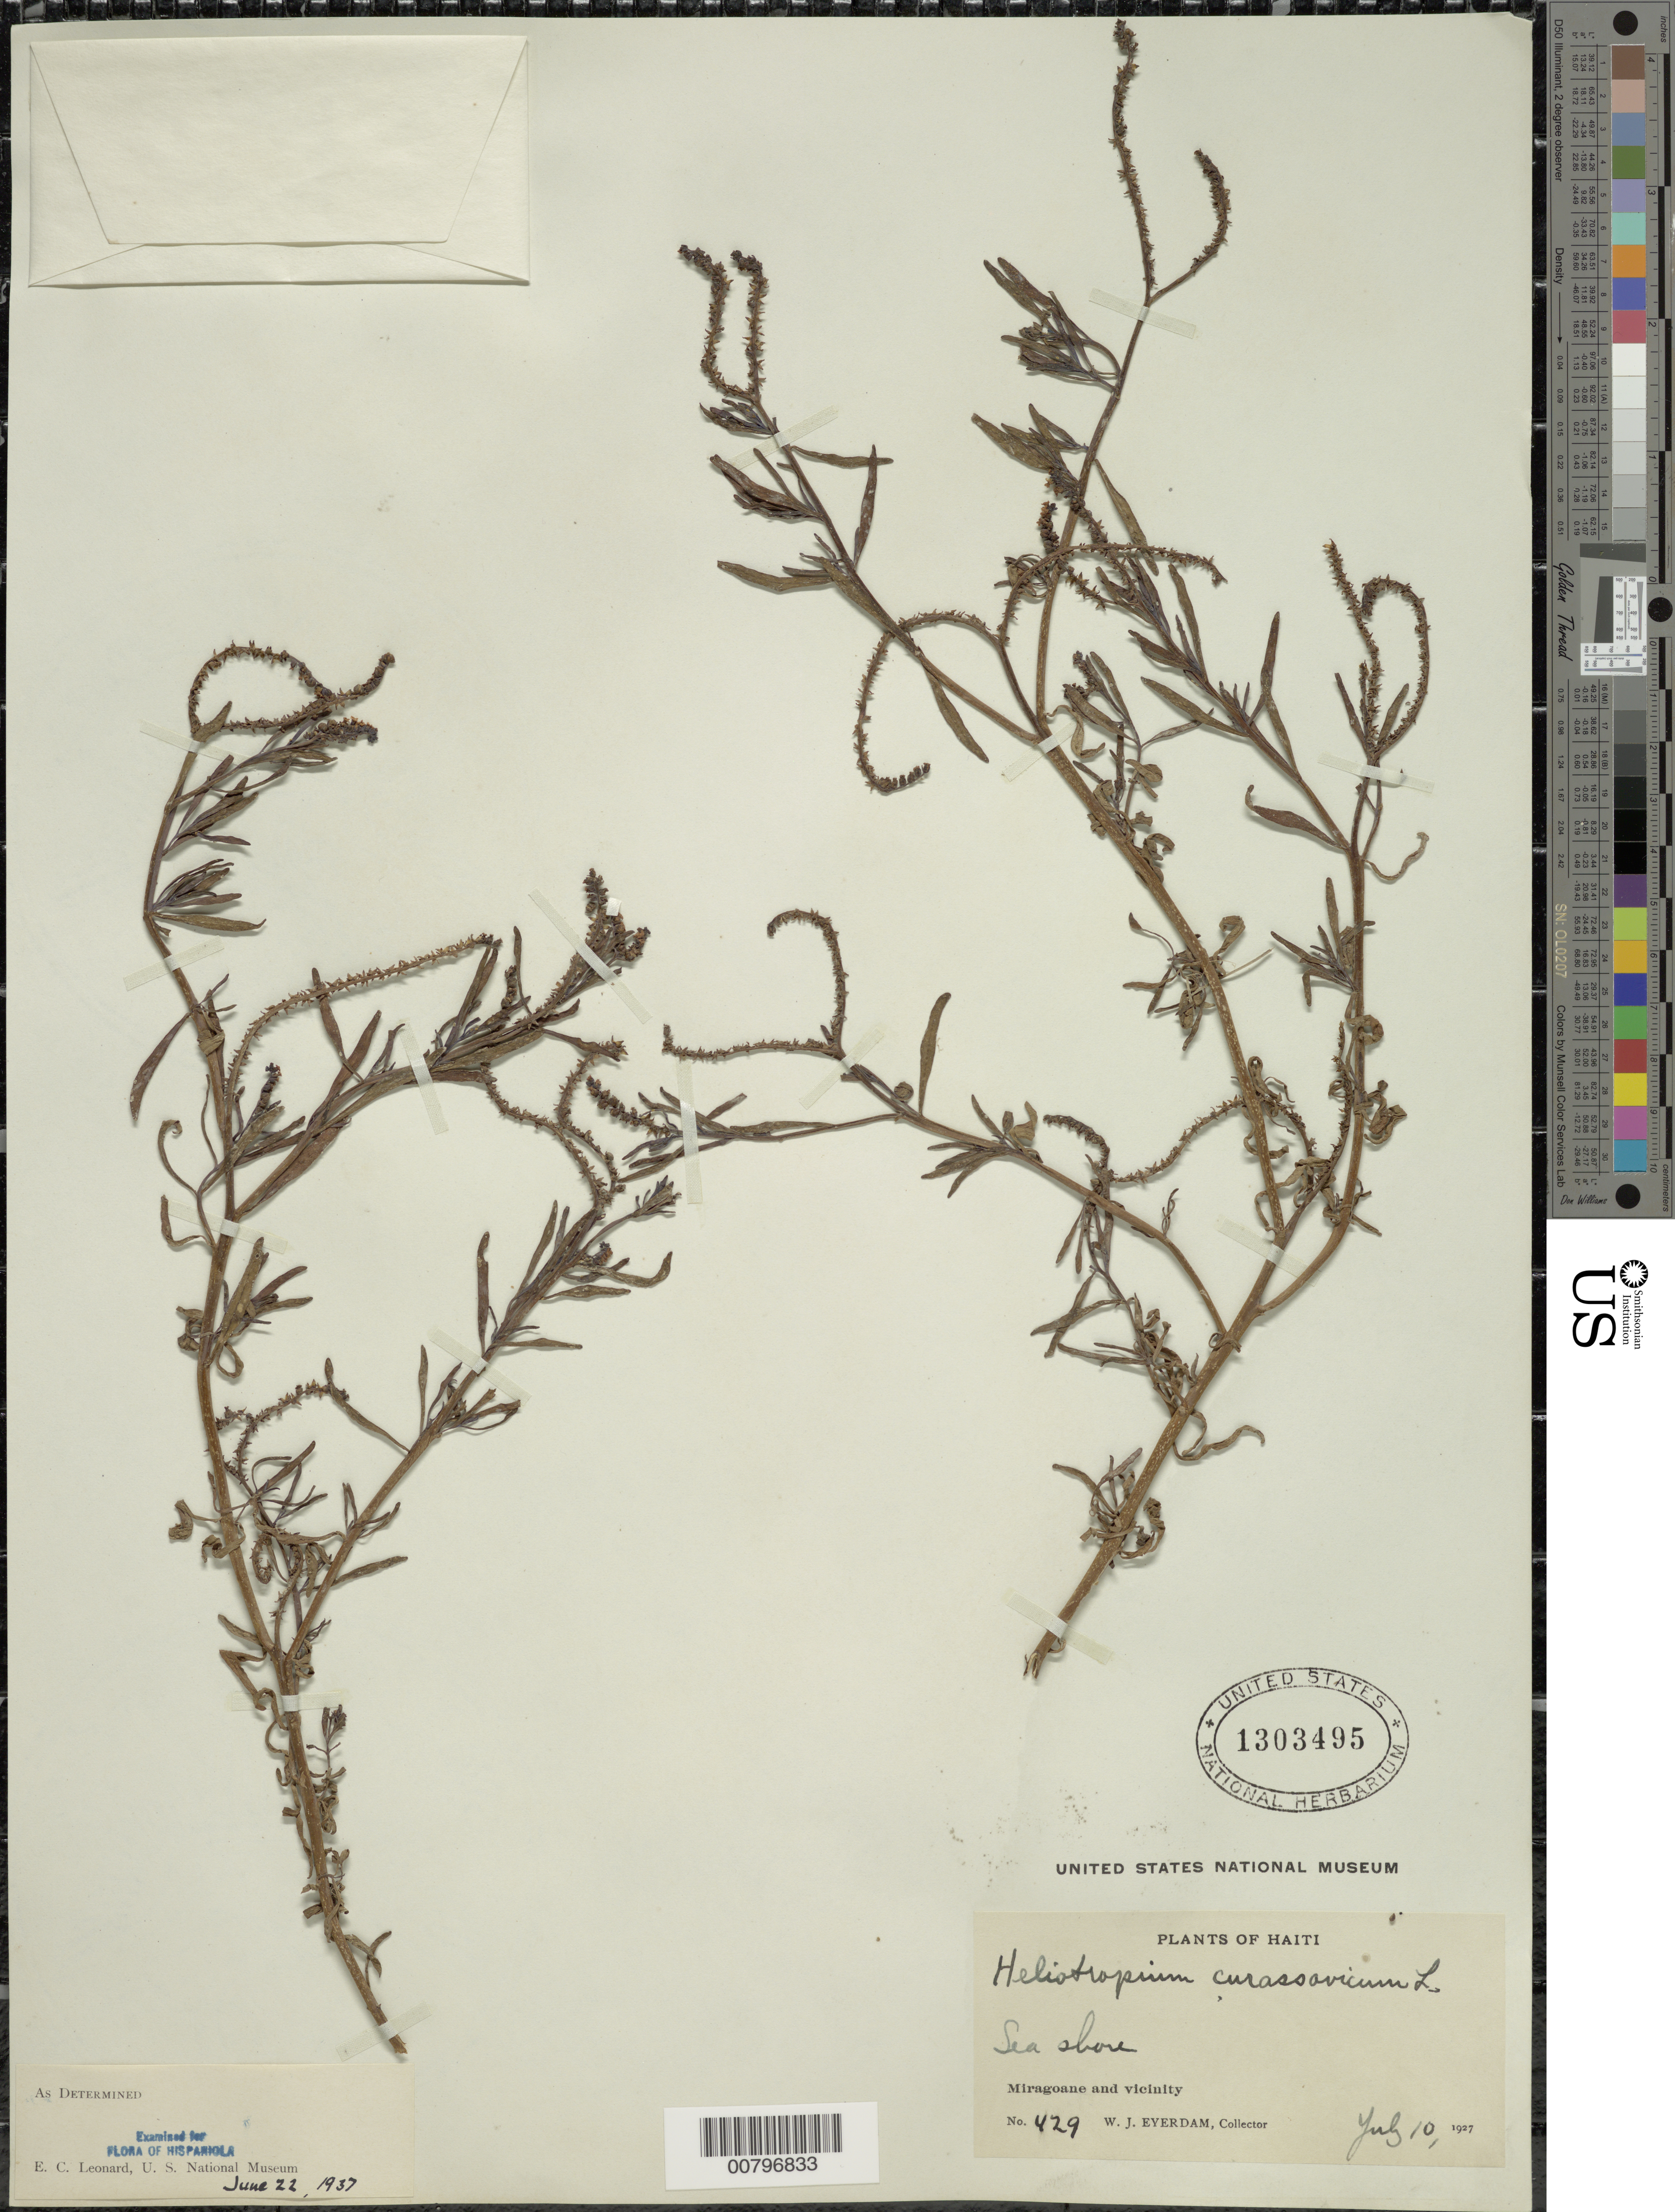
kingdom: Plantae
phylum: Tracheophyta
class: Magnoliopsida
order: Boraginales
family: Heliotropiaceae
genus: Heliotropium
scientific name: Heliotropium curassavicum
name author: L.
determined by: Leonard, Emery C., (US)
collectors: W. J. Eyerdam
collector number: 429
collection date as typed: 10 Jul 1927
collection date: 1927-07-10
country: Haiti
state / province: Grand'Anse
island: Hispaniola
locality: Miragoane and vicinity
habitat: Sea shore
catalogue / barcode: US 1303495